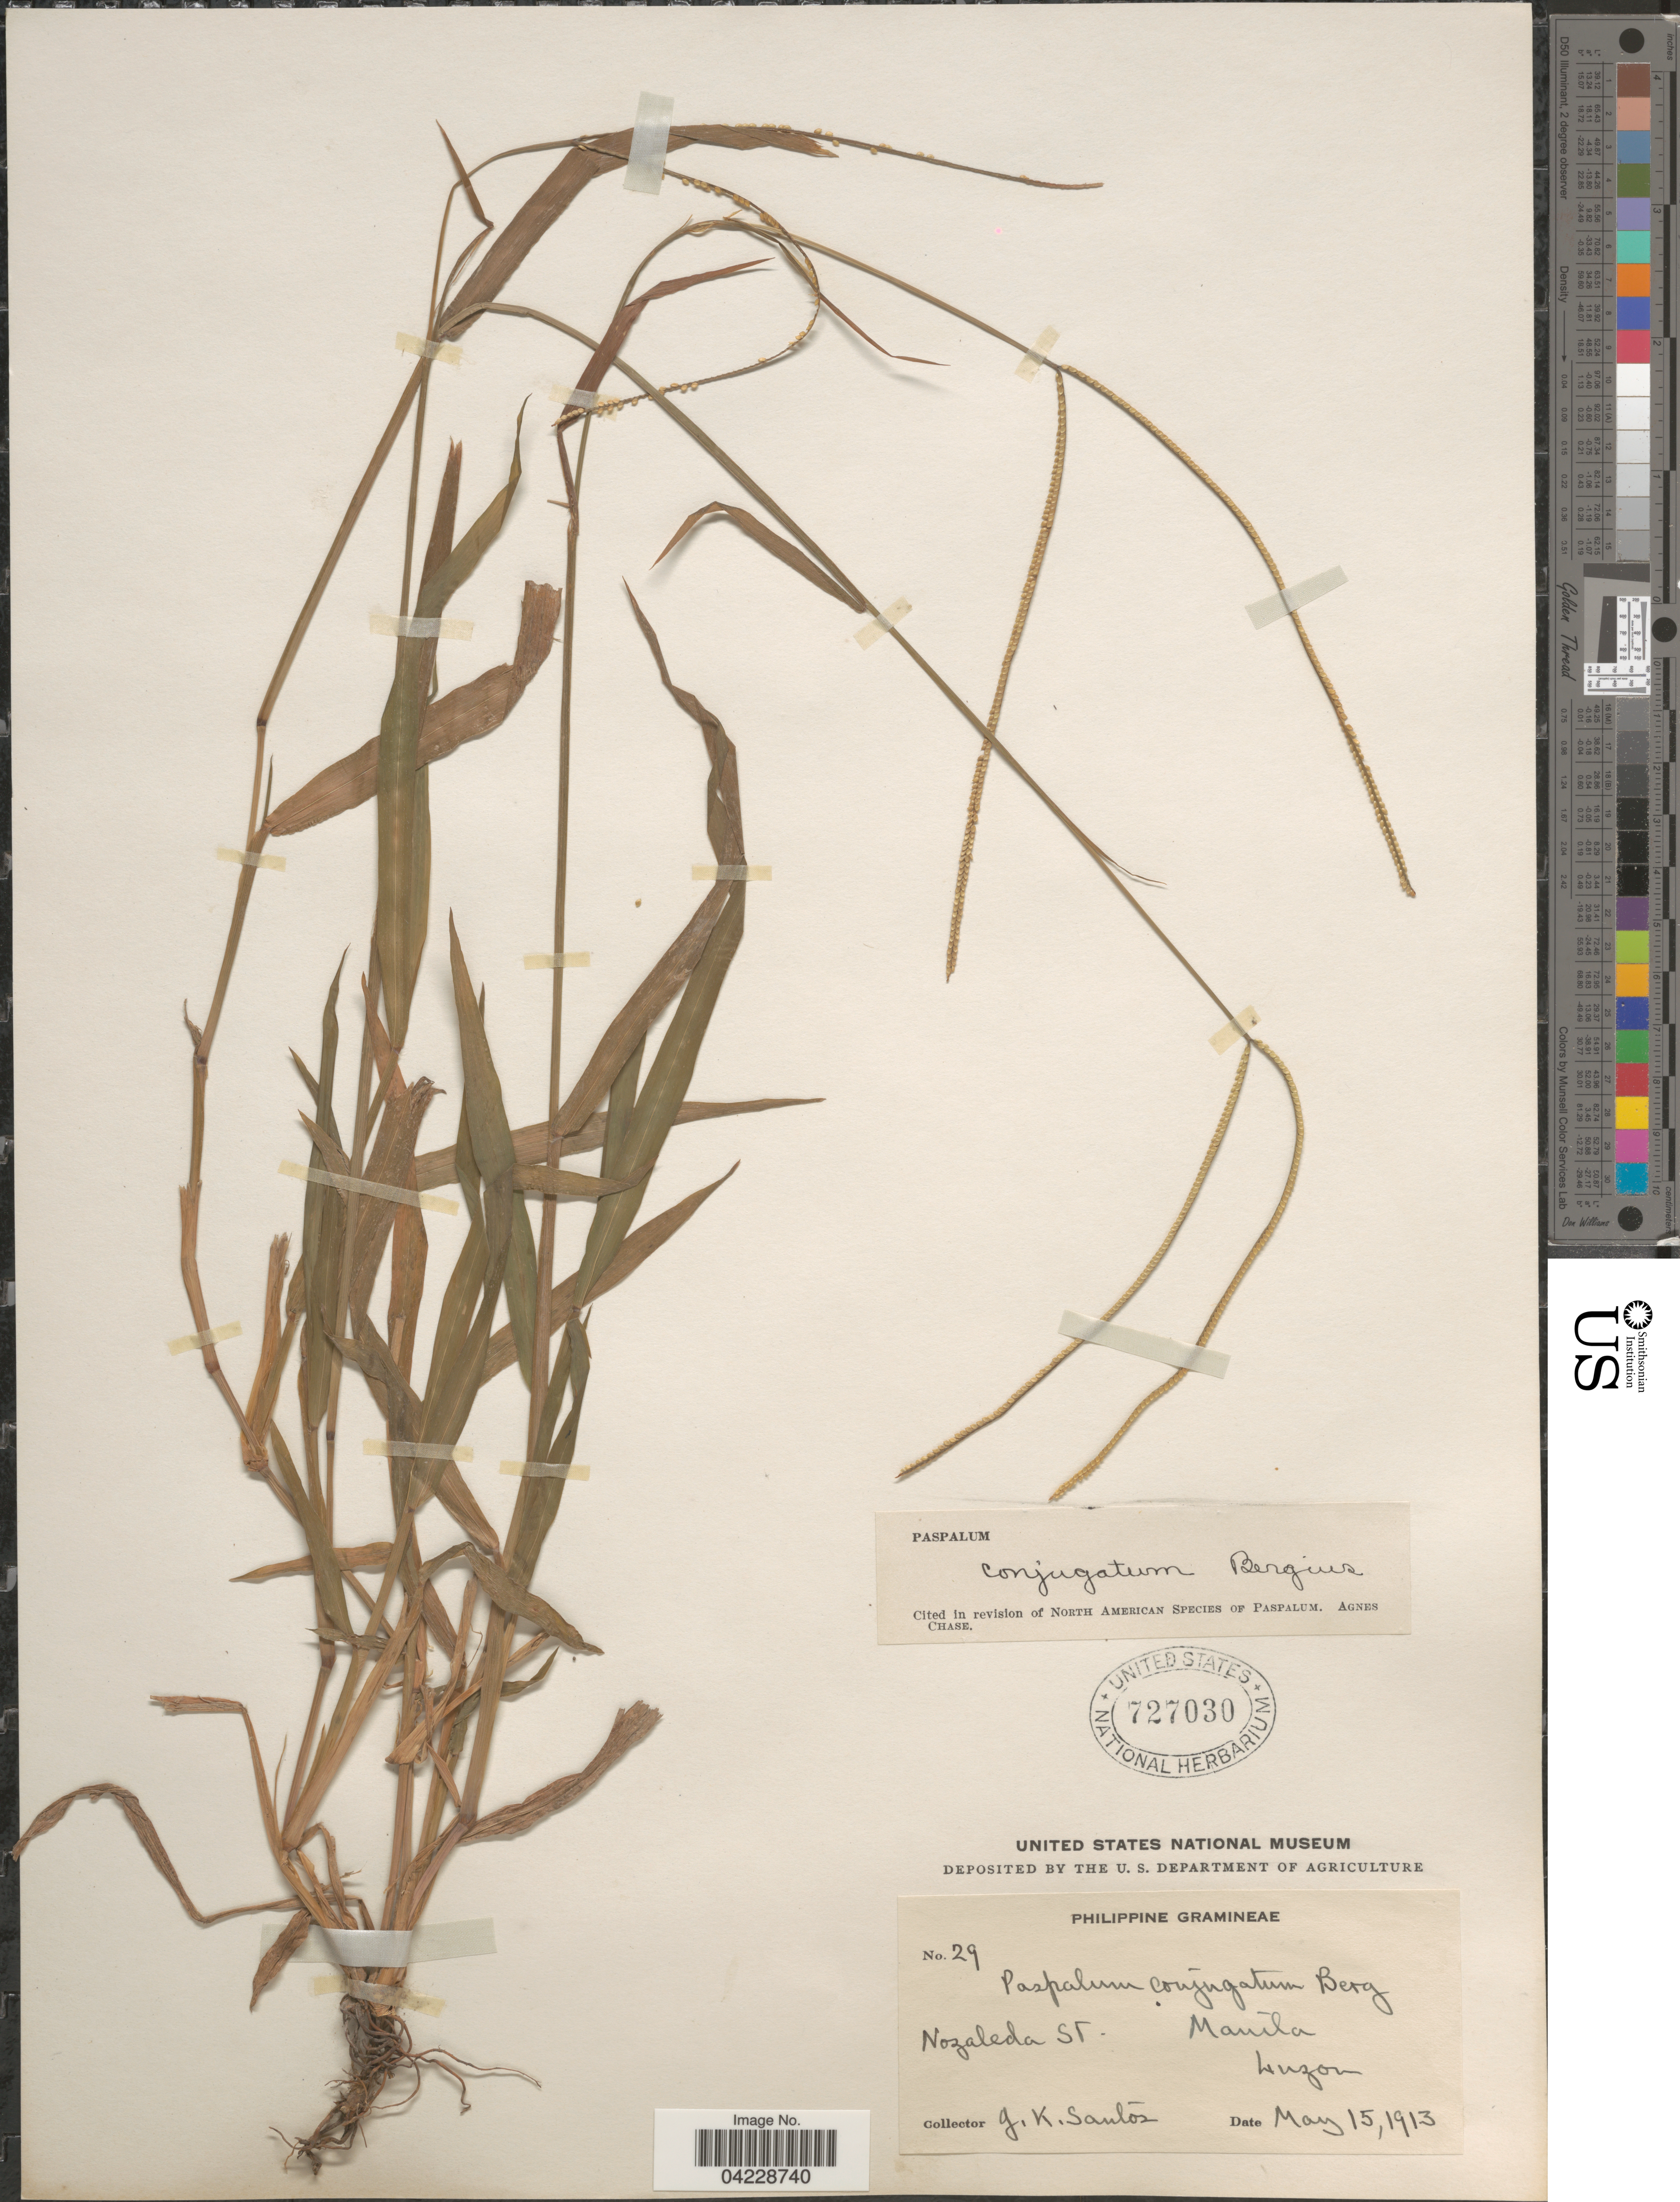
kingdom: Plantae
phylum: Tracheophyta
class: Liliopsida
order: Poales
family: Poaceae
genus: Paspalum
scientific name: Paspalum conjugatum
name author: P.J. Bergius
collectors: J. K. Santos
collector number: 29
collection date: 1913-05-15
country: Philippines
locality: Nozaleda St. Manila, Luzon.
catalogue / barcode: US 727030